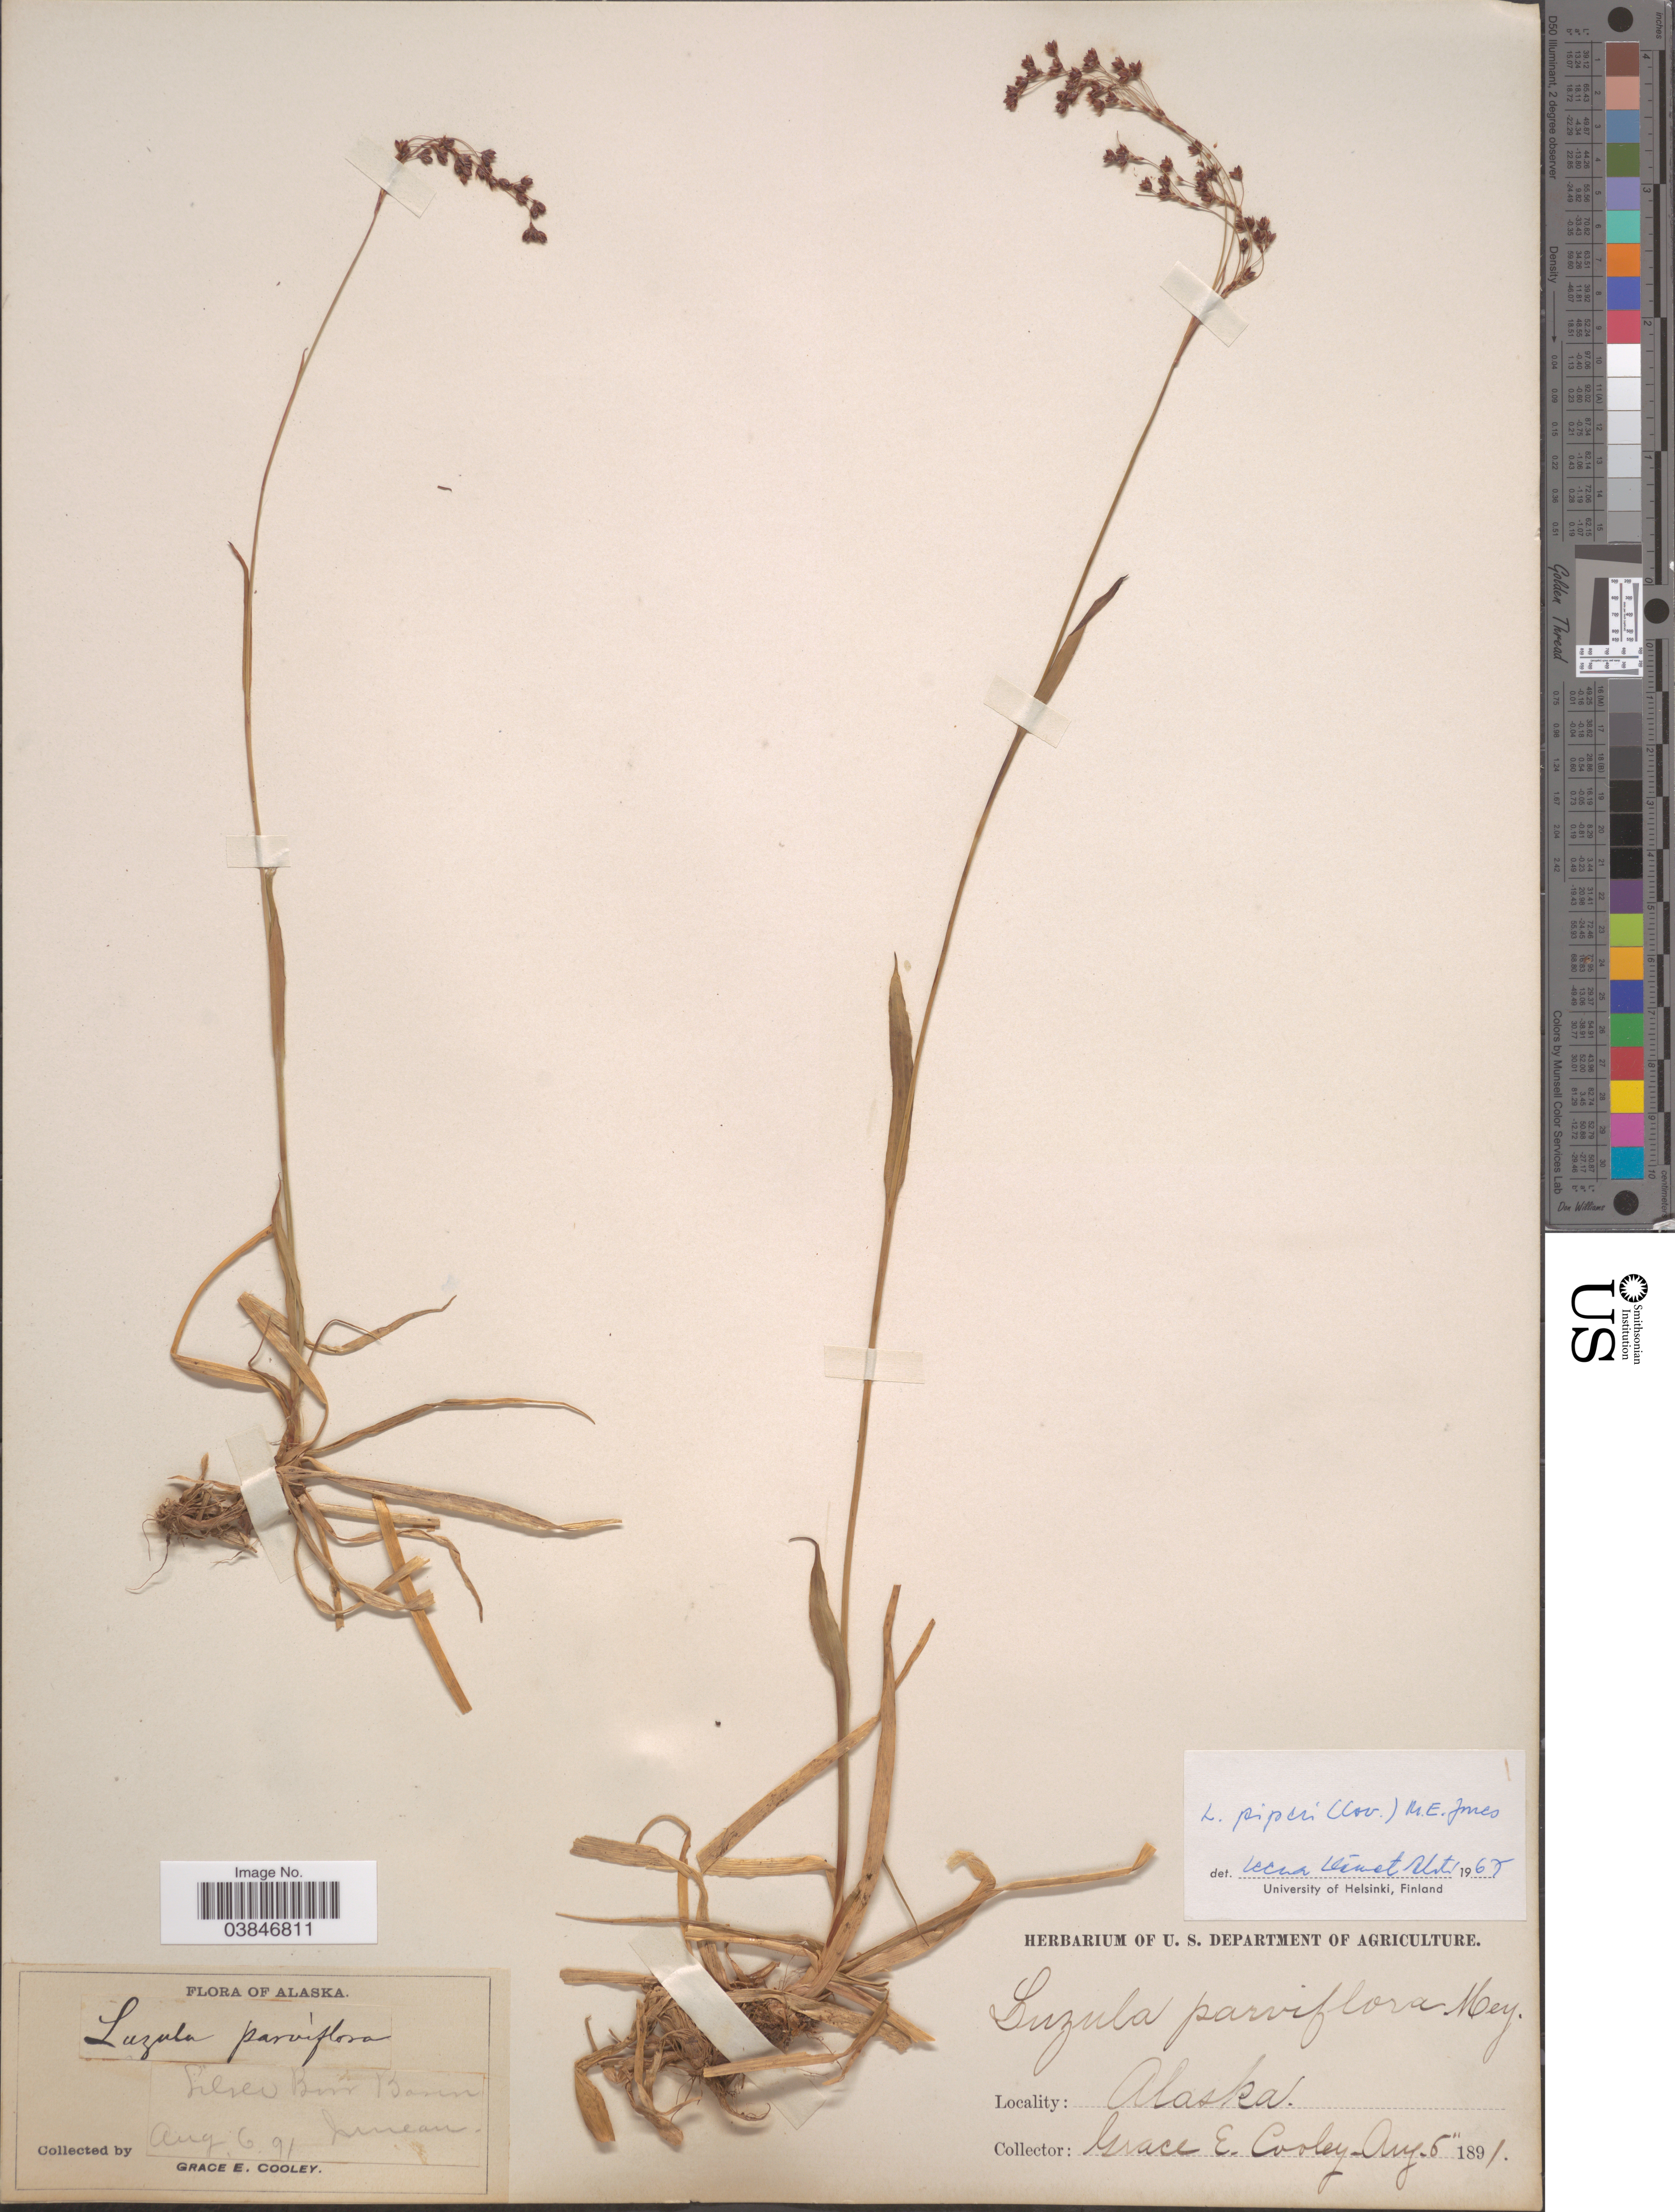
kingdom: Plantae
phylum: Tracheophyta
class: Liliopsida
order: Poales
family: Juncaceae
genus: Luzula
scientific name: Luzula piperi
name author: (Coville) M.E. Jones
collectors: G. E. Cooley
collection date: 1891-08-06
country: United States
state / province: Alaska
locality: Silver Bow Basin. Juneau.